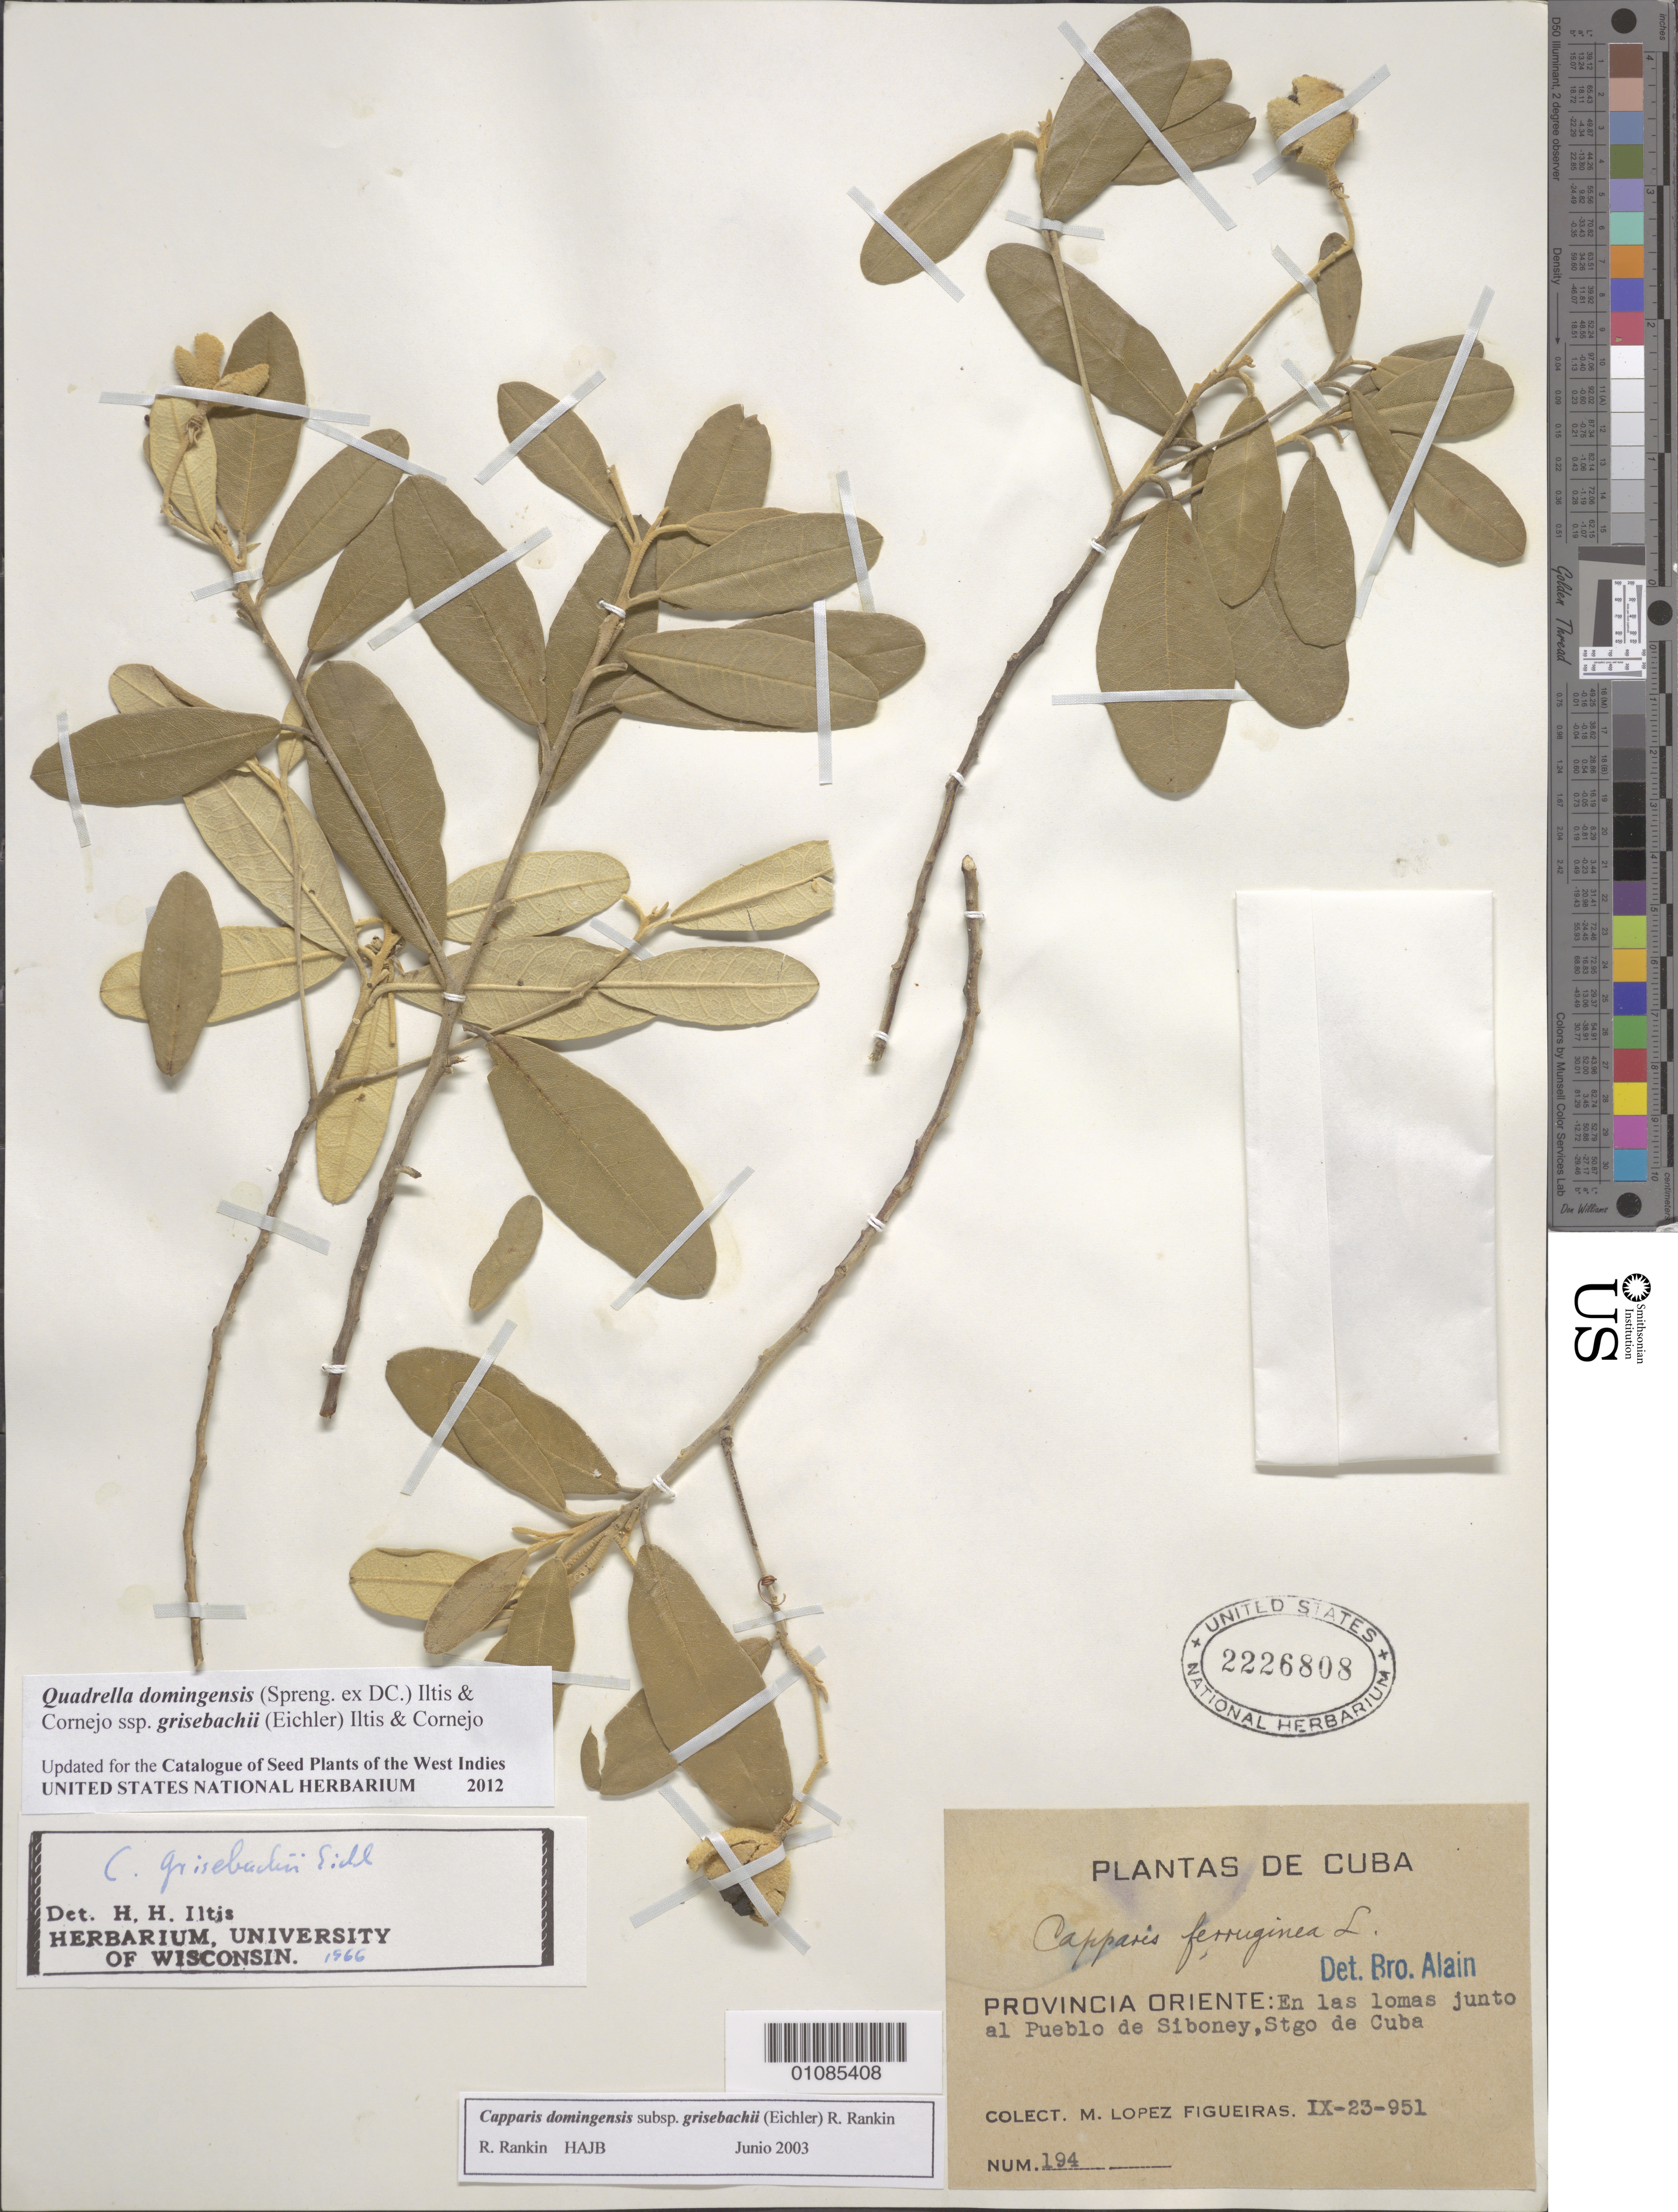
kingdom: Plantae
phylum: Tracheophyta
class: Magnoliopsida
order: Brassicales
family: Capparaceae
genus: Quadrella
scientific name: Quadrella domingensis subsp. grisebachii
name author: (Eichler) Cornejo & Iltis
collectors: M. López Figueiras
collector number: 194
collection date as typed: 23 Sep 1951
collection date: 1951-09-23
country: Cuba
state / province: Santiago de Cuba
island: Cuba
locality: Provincia Oriente: En las lomas junto al Pueblo de Siboney, Stgo de Cuba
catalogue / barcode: US 2226808